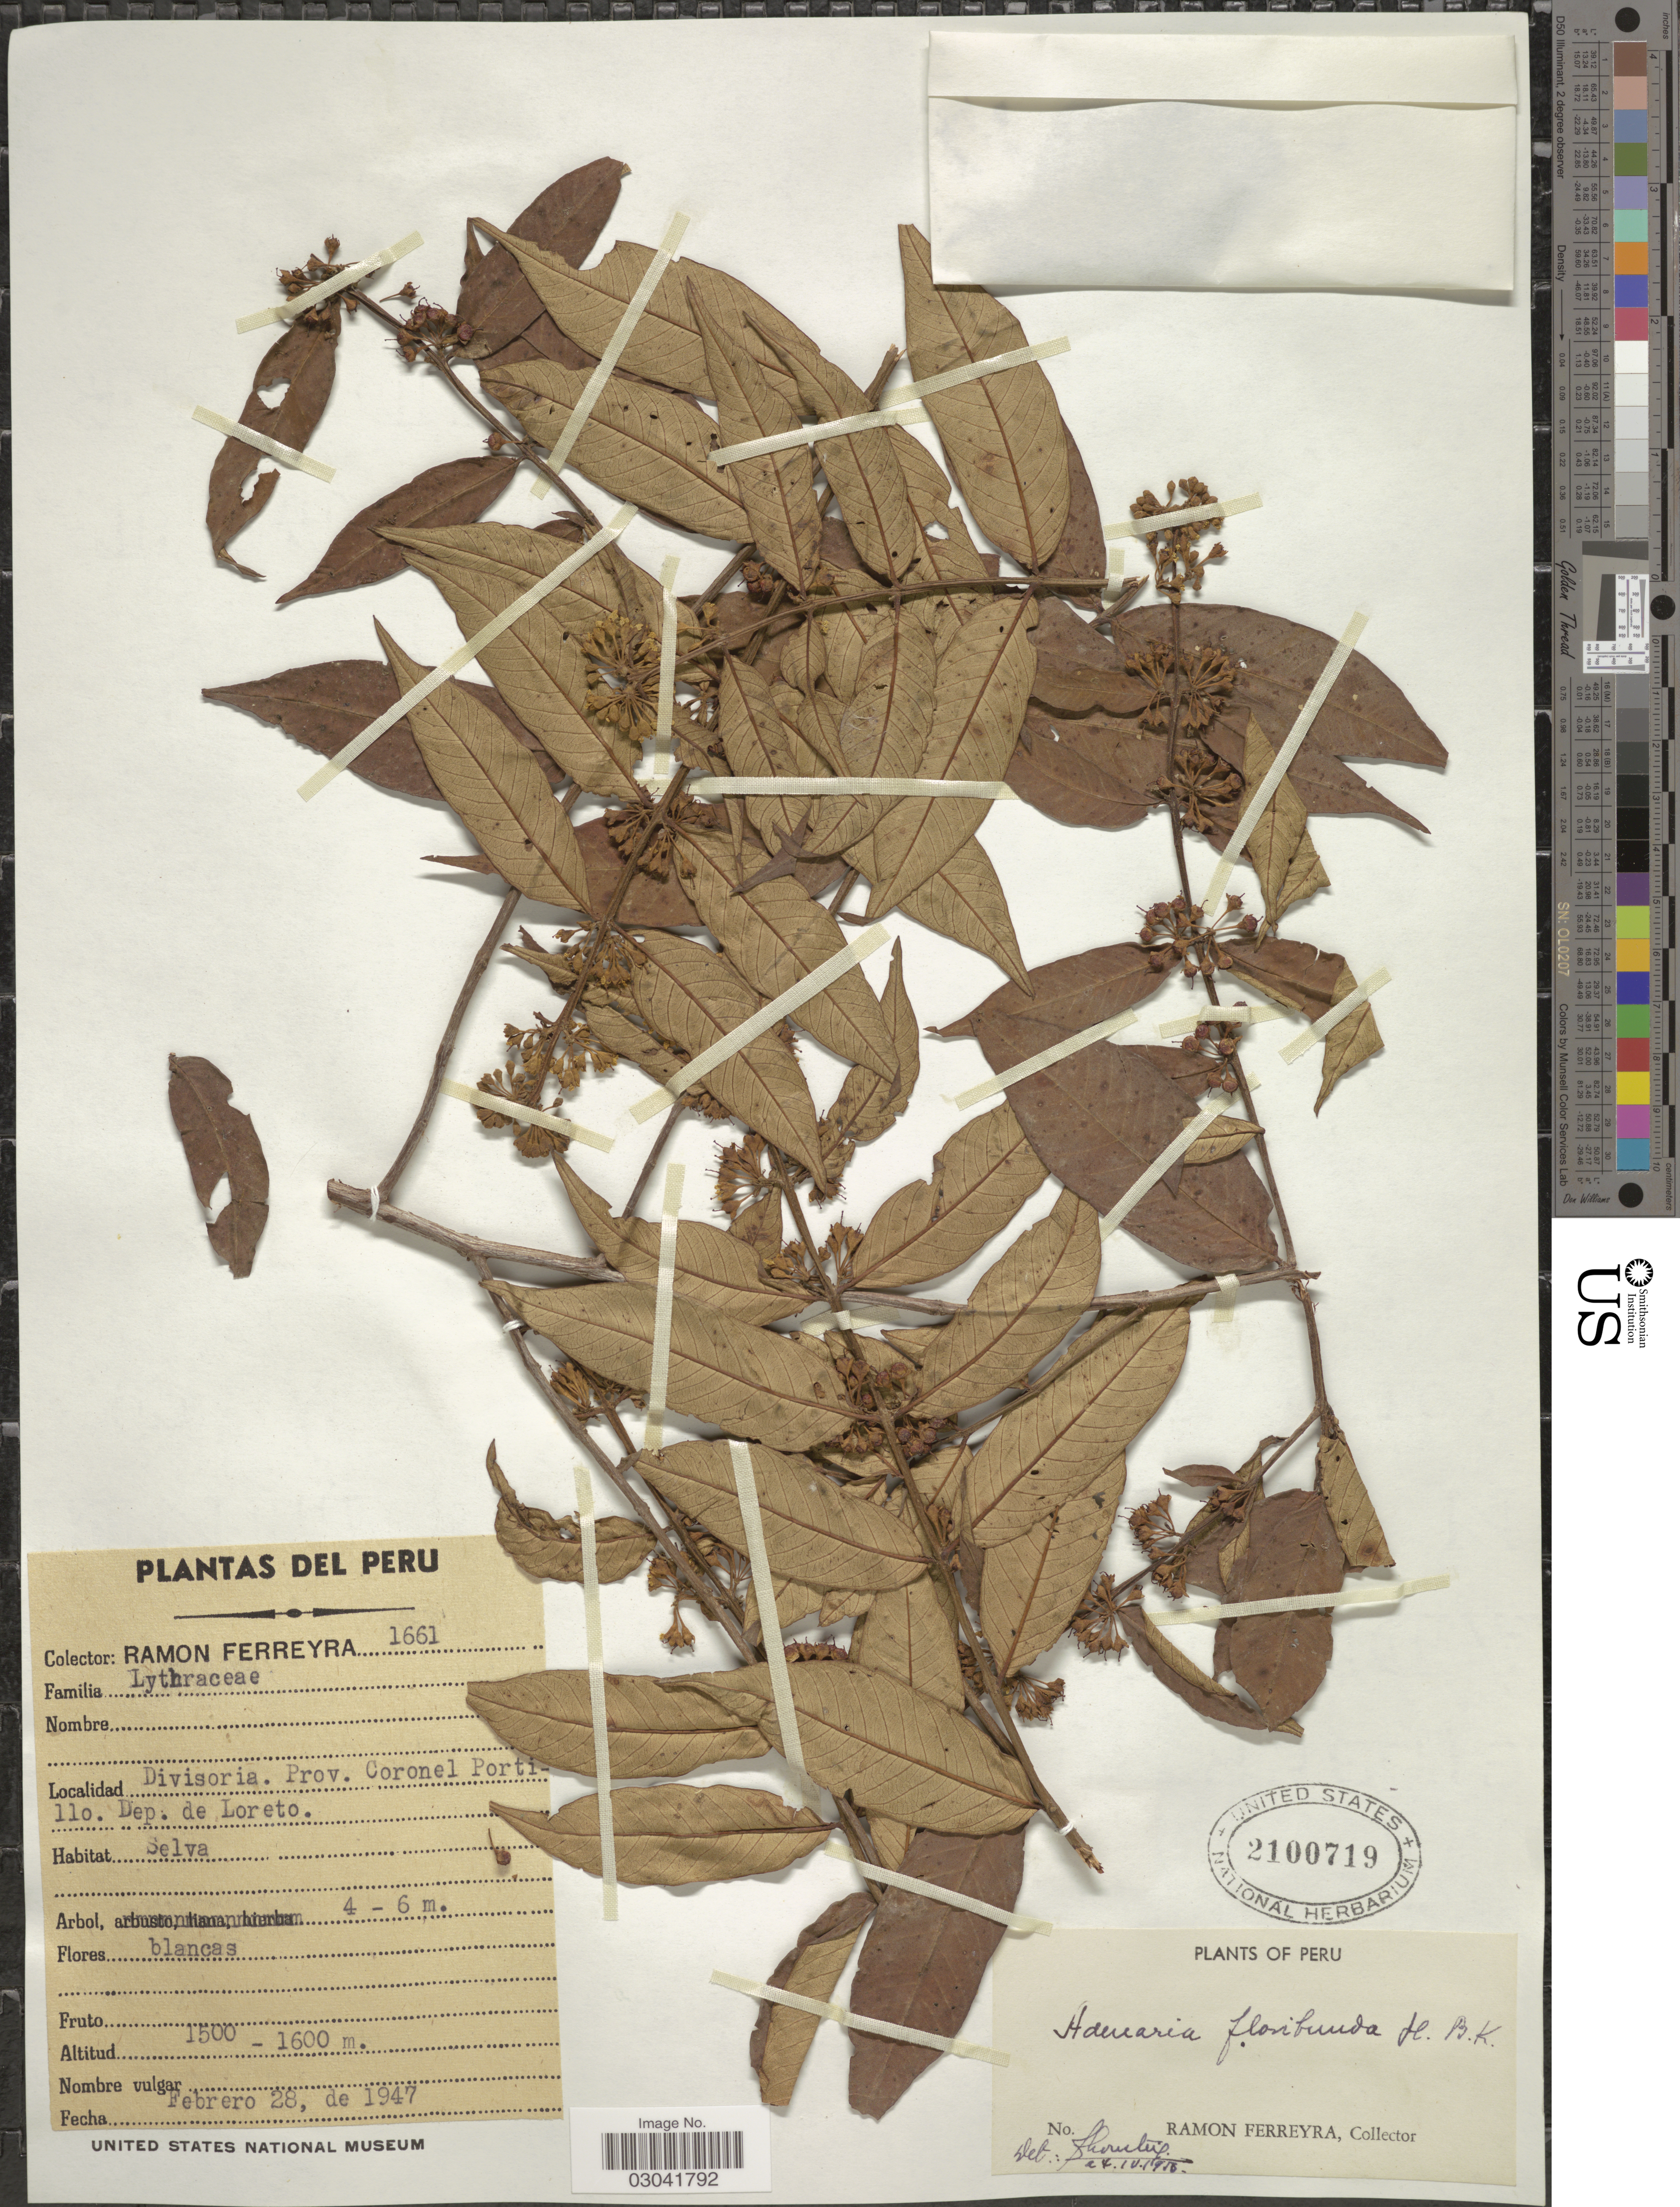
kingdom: Plantae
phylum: Tracheophyta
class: Magnoliopsida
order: Myrtales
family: Lythraceae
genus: Adenaria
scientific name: Adenaria floribunda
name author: Kunth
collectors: R. A. Ferreyra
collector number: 1661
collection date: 1947-02-28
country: Peru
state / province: Loreto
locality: Divisioria. Prov. Coronel Portillo. Dep. de Loreto.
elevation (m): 1500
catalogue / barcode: US 2100719